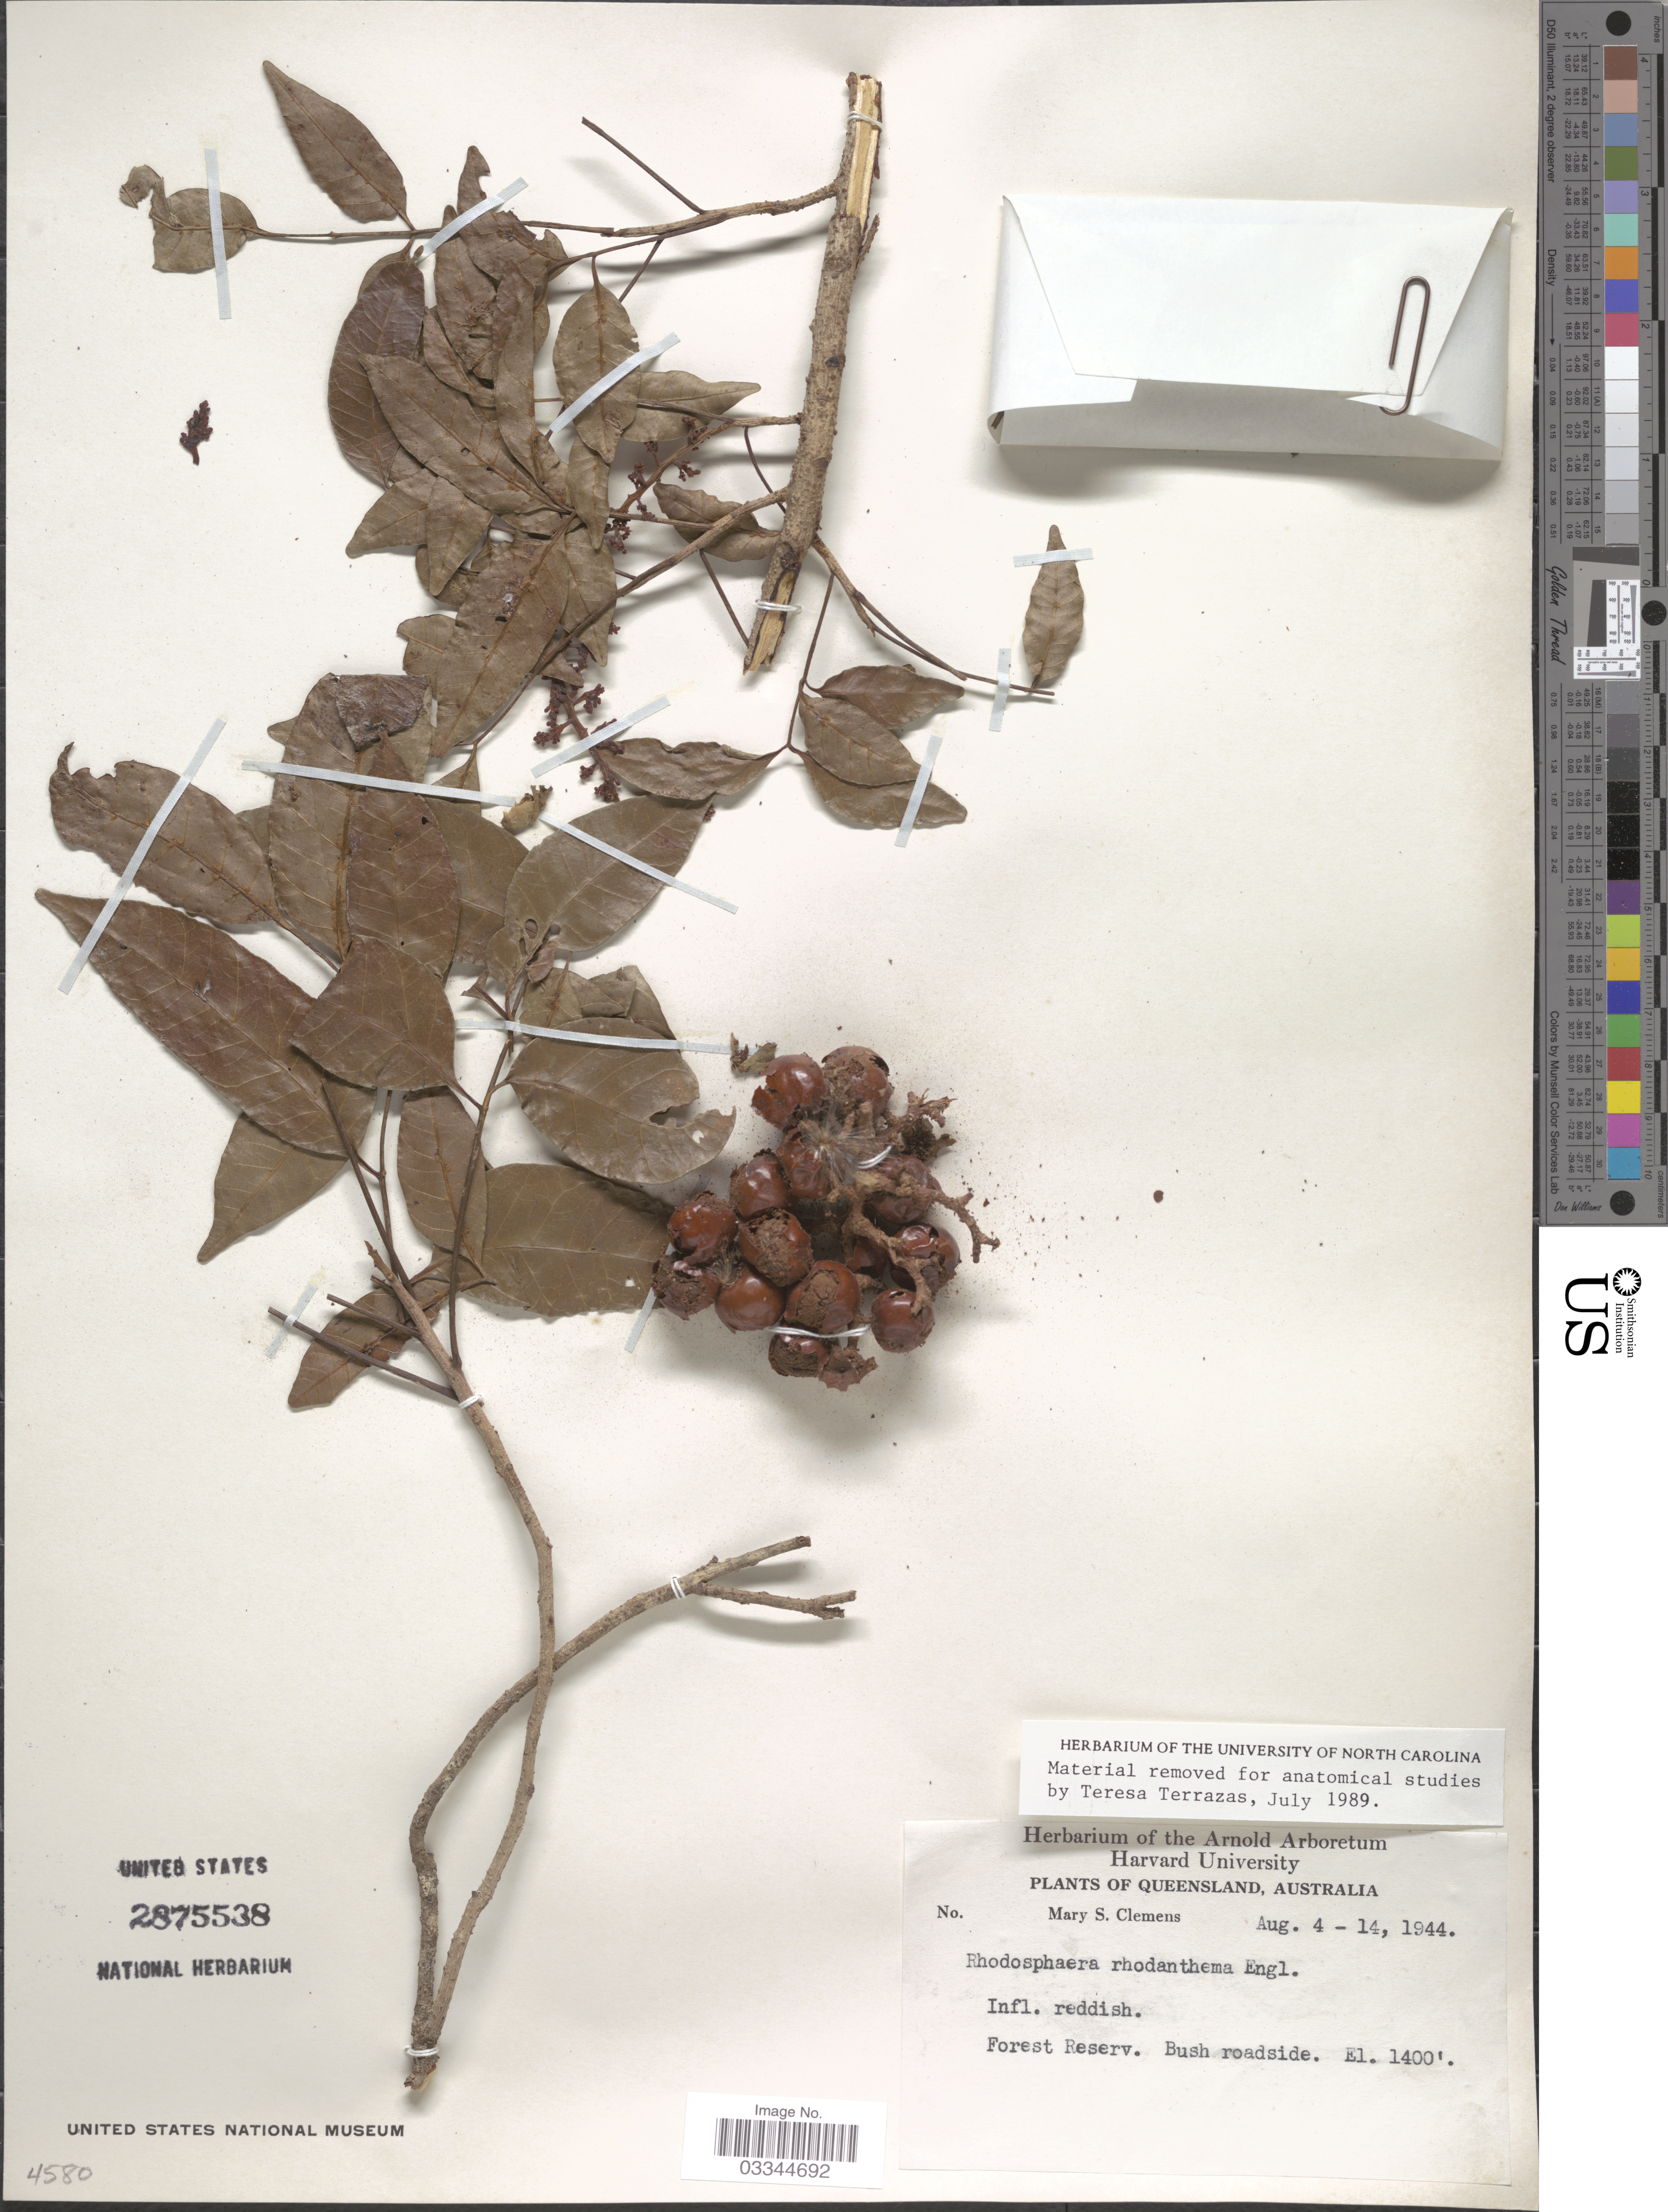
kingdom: Plantae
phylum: Tracheophyta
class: Magnoliopsida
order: Sapindales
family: Anacardiaceae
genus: Rhodosphaera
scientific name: Rhodosphaera rhodanthema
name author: (F. Muell.) Engl.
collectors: M. S. Clemens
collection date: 1944-08-04/1944-08-14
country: Australia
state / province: Queensland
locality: Forest Reserv.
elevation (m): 427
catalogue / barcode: US 2875538